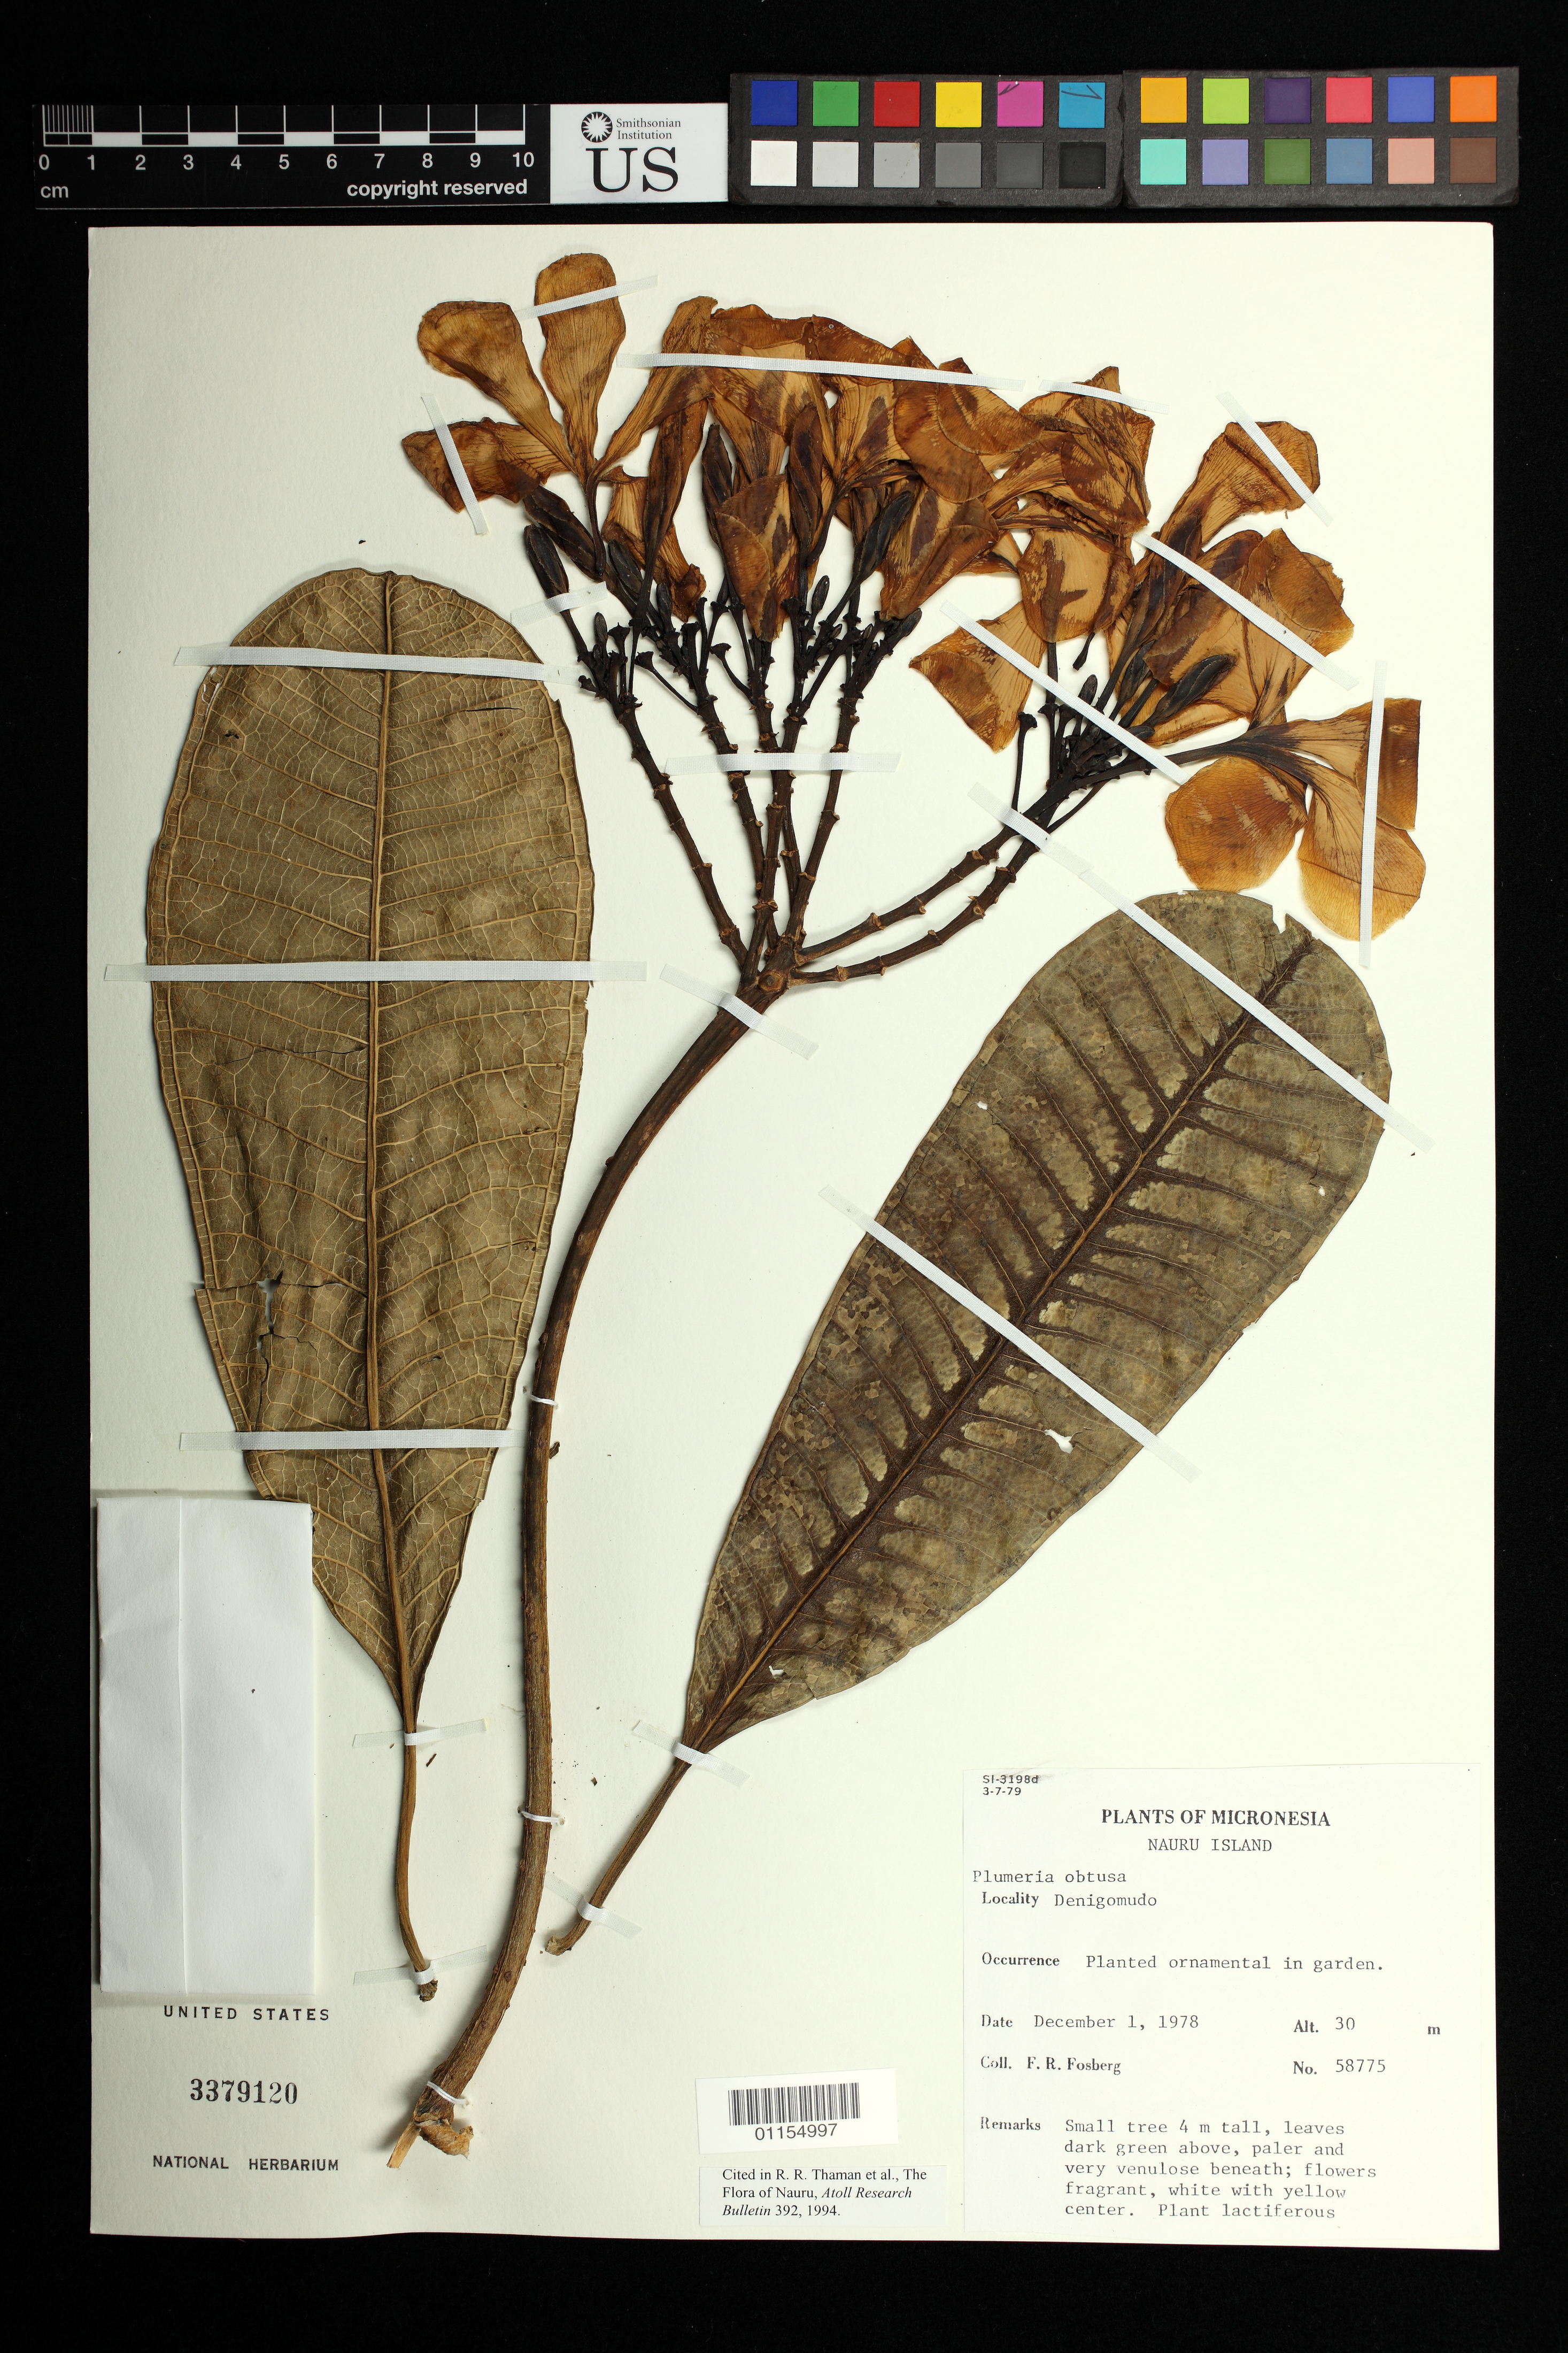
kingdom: Plantae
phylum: Tracheophyta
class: Magnoliopsida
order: Gentianales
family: Apocynaceae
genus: Plumeria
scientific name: Plumeria obtusa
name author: L.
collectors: F. R. Fosberg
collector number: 58775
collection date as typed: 01 Dec 1978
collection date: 1978-12-01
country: Nauru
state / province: Denigomodu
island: Nauru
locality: Denigomudo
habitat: in garden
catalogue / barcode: US 3379120